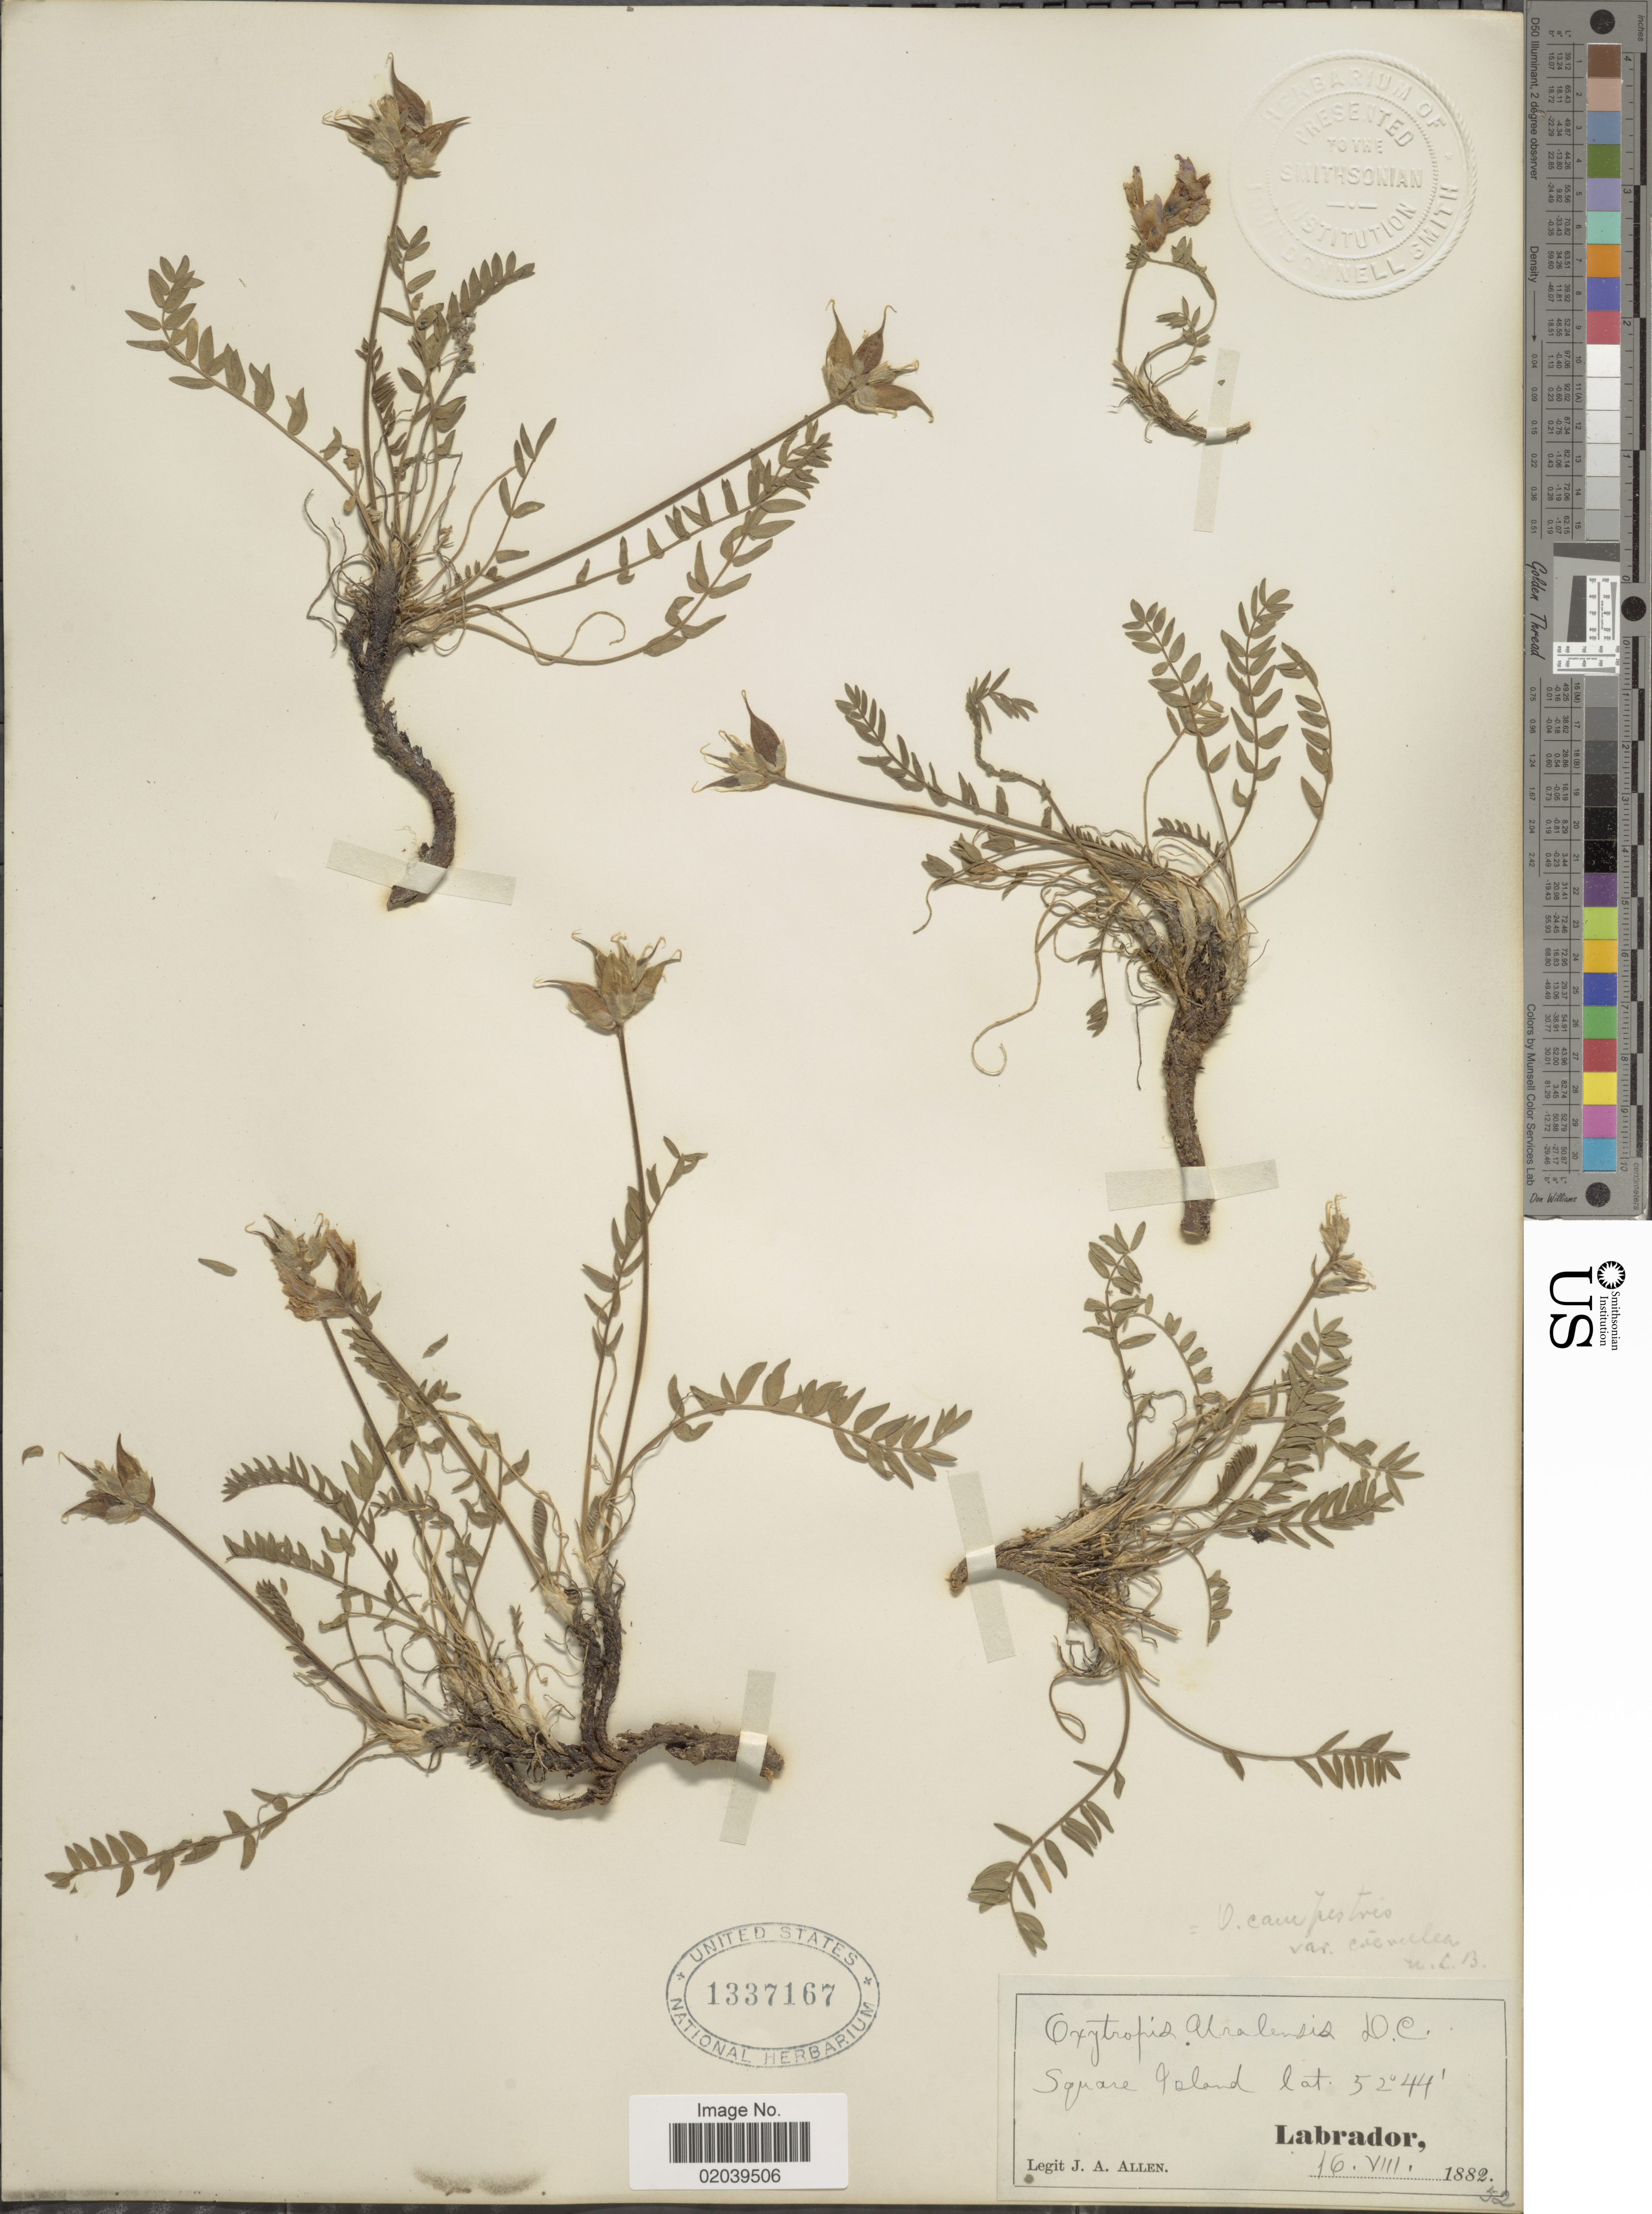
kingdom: Plantae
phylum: Tracheophyta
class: Magnoliopsida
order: Fabales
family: Fabaceae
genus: Oxytropis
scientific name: Oxytropis campestris var. terrae-novae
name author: (Fernald) Barneby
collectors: J. A. Allen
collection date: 1882-08-16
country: Canada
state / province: Newfoundland and Labrador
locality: Square Island, Labrador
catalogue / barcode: US 1337167